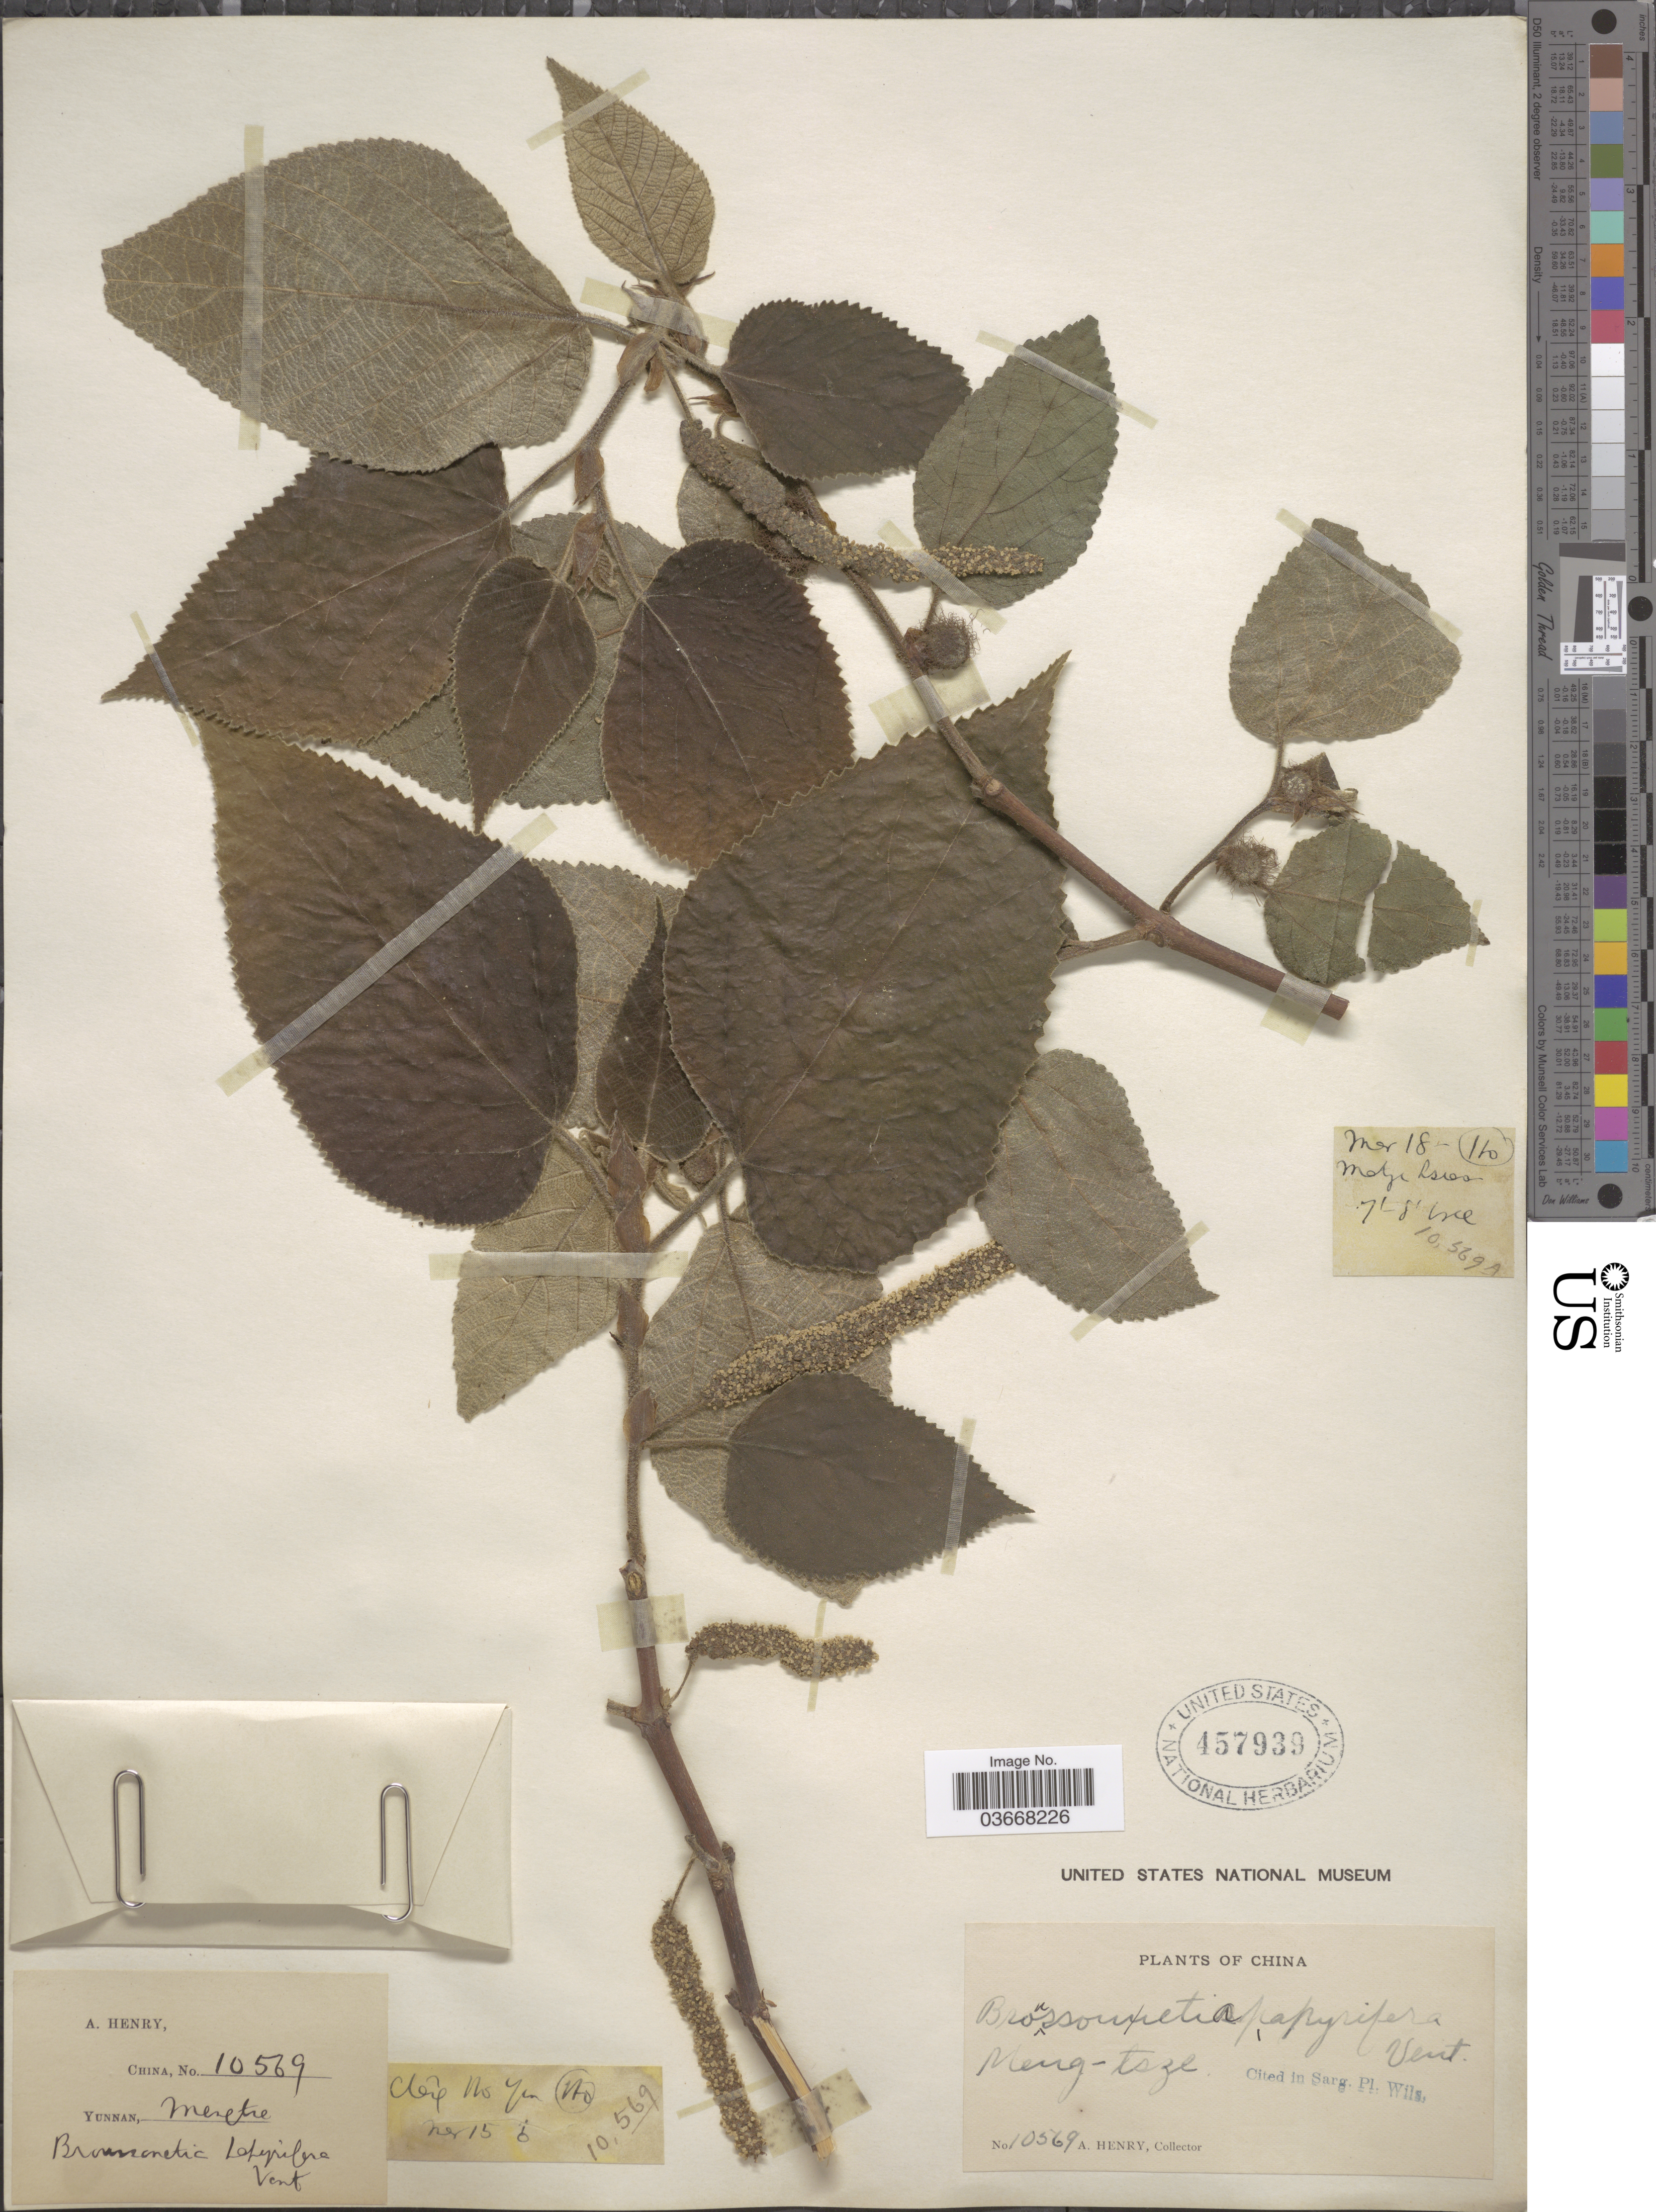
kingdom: Plantae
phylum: Tracheophyta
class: Magnoliopsida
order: Rosales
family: Moraceae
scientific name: Broussoneta papyrifera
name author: (L.) L'Hér. ex Vent.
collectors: A. Henry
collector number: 10569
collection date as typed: Transcribed d/m/y: /11/15 to /11/18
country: China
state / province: Yunnan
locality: Meng-tsze.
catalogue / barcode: US 457939